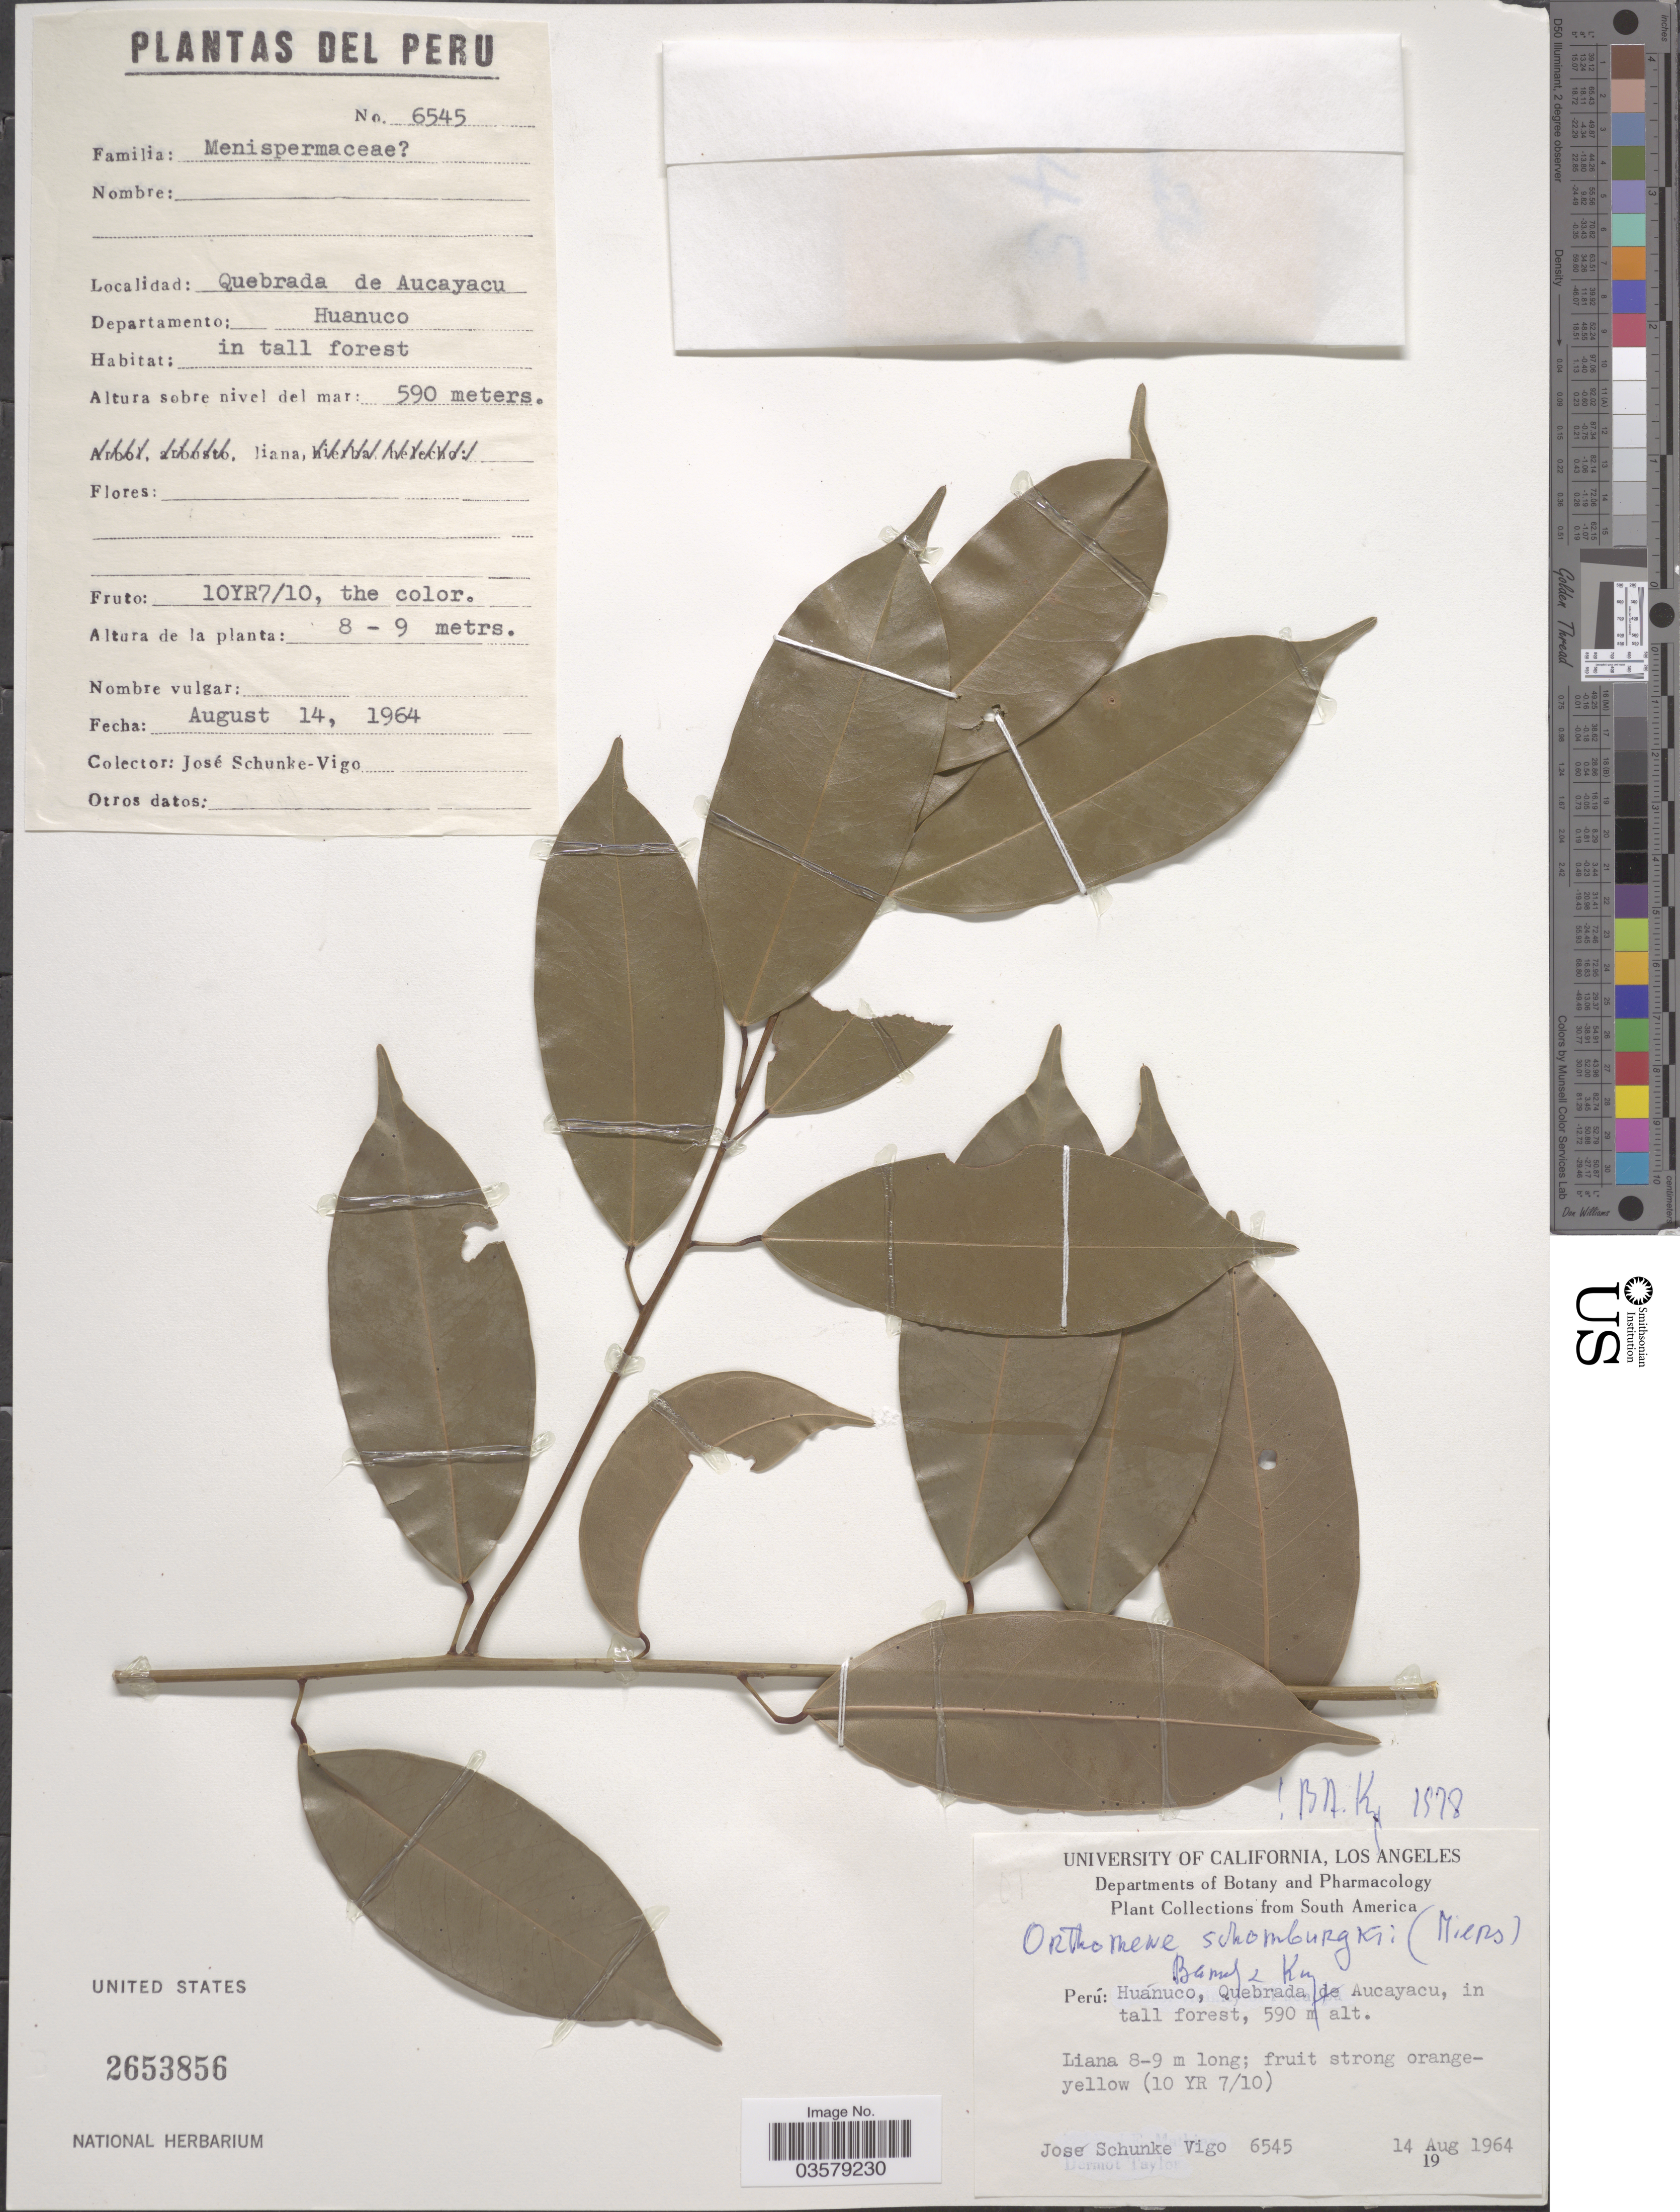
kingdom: Plantae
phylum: Tracheophyta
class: Magnoliopsida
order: Ranunculales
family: Menispermaceae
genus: Anomospermum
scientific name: Anomospermum schomburgkii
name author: Miers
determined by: Strong, Mark T., (BOT), Smithsonian Institution - National Museum of Natural History (UNITED STATES)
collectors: J. Schunke Vigo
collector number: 6545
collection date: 1964-08-14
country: Peru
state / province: Huánuco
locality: Quebrada de Aucayacu.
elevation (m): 590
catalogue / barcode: US 2653856